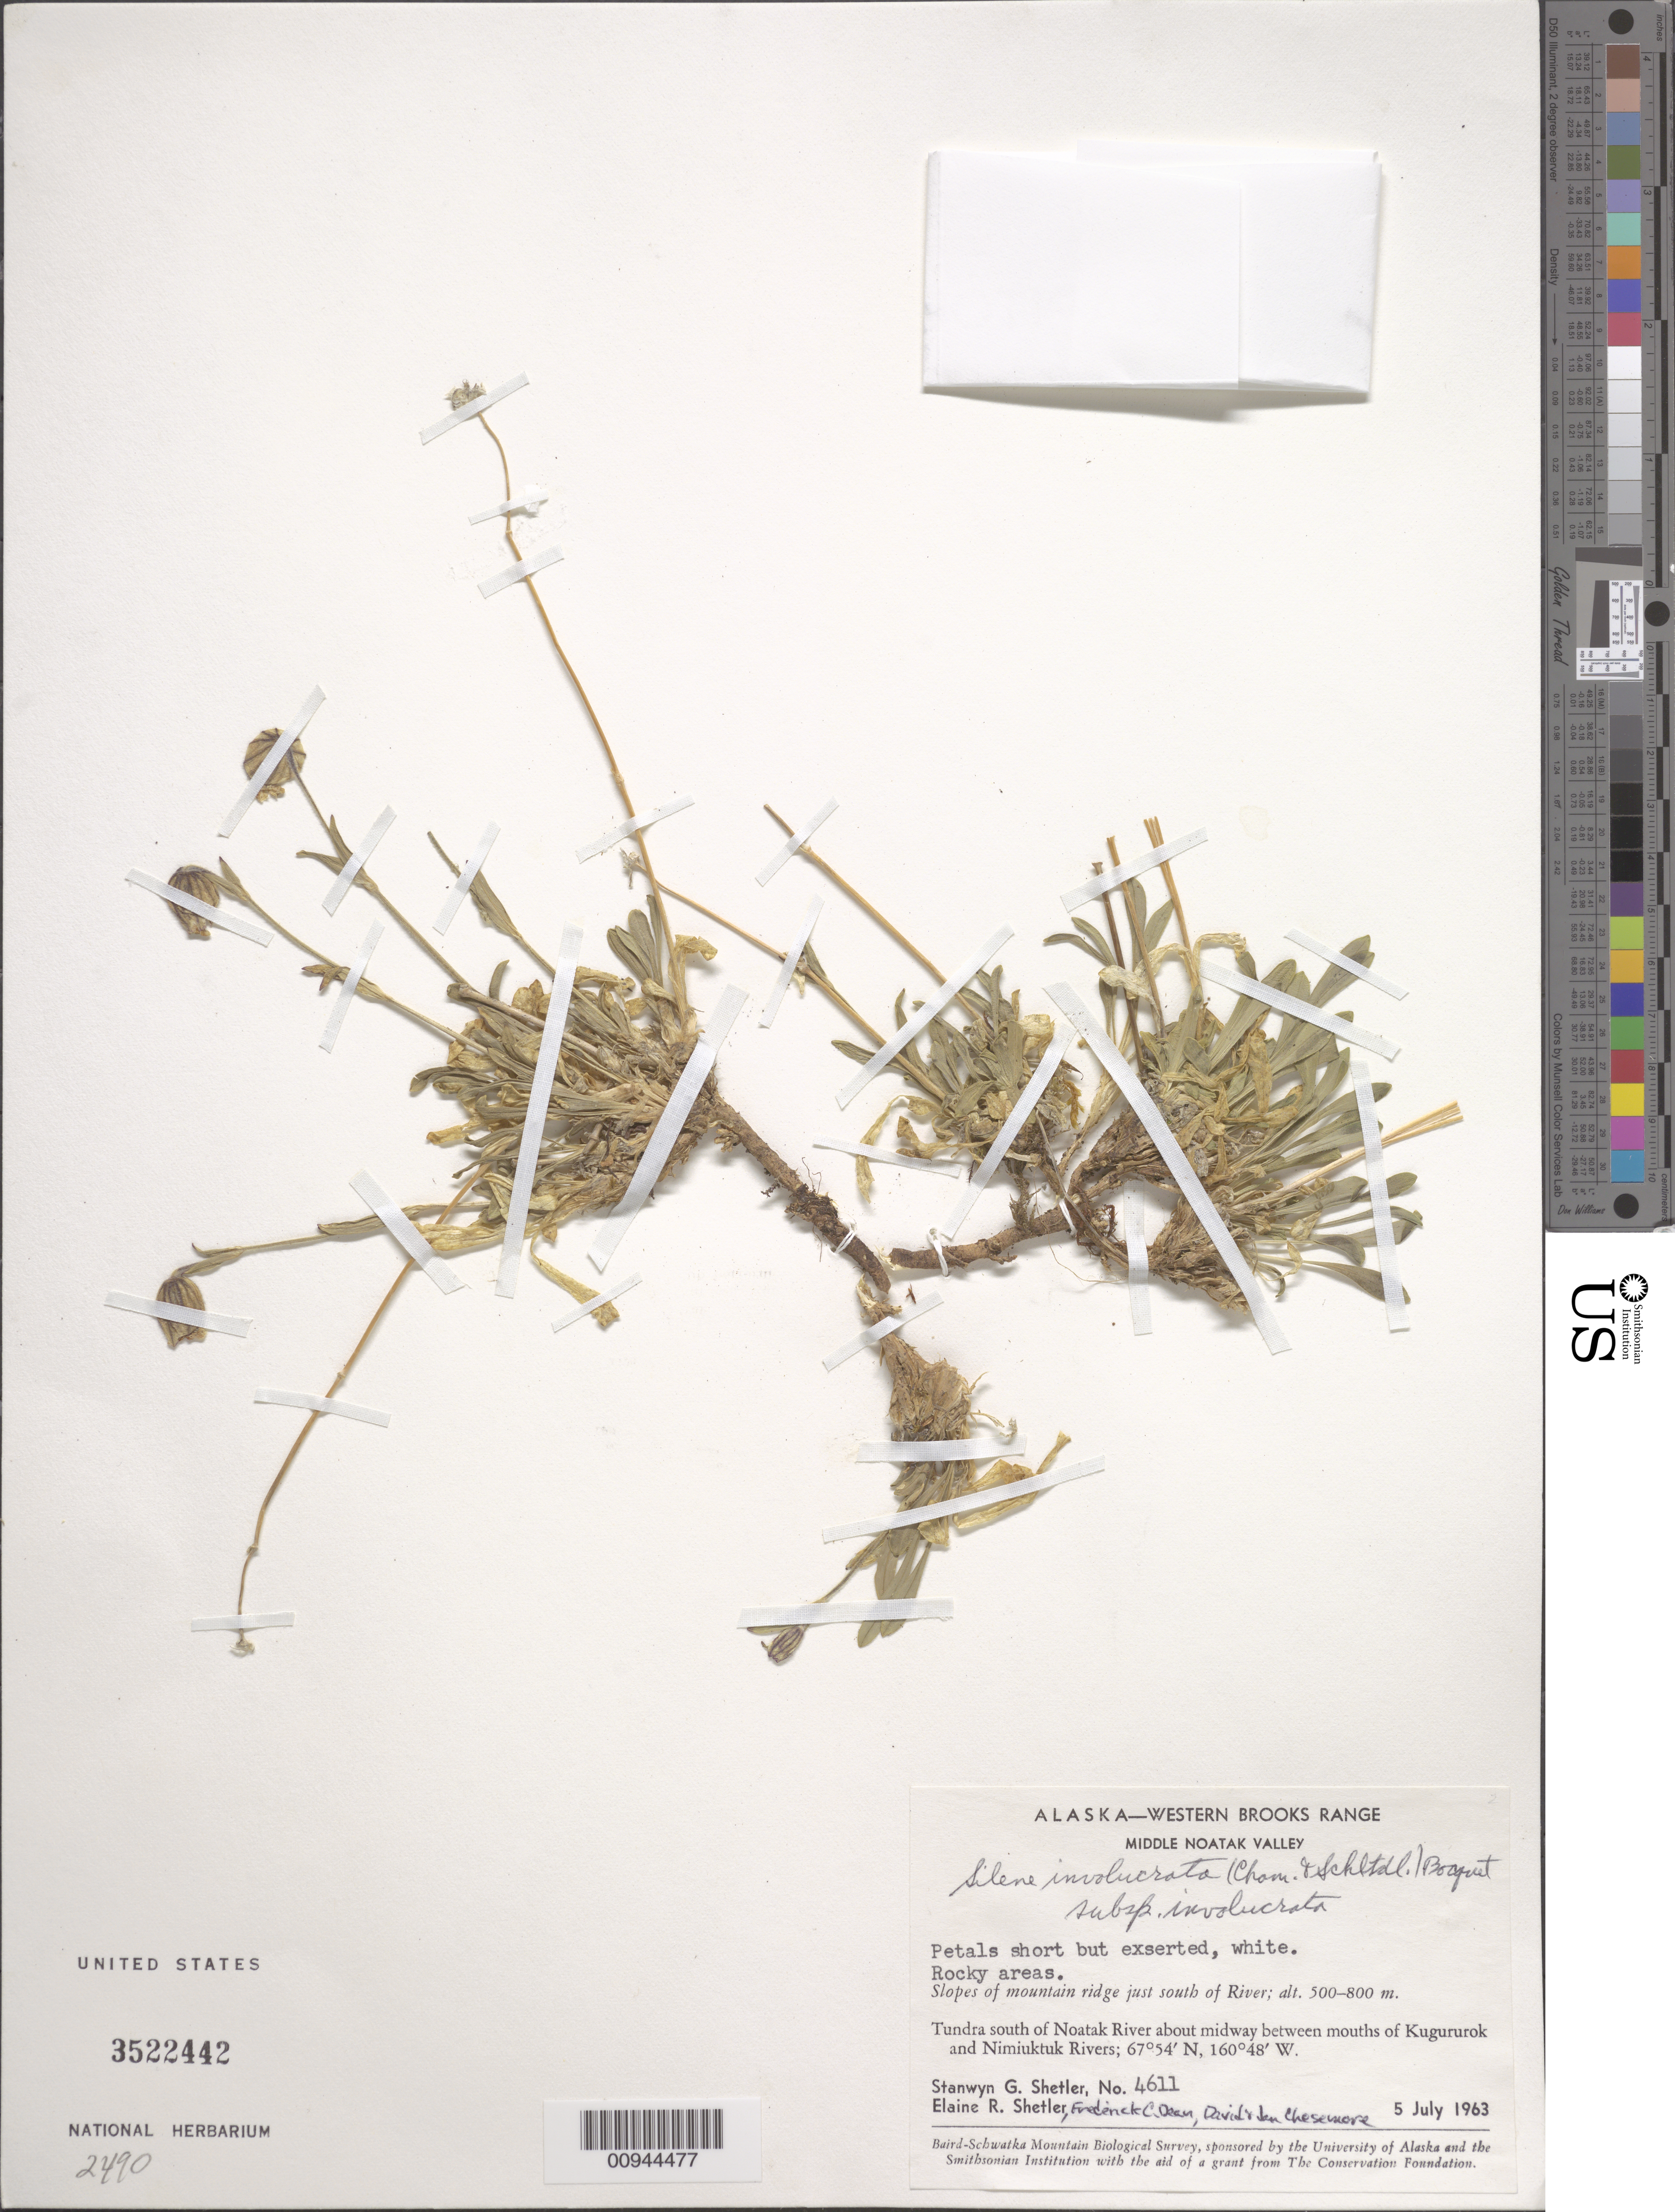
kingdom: Plantae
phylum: Tracheophyta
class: Magnoliopsida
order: Caryophyllales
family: Caryophyllaceae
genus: Silene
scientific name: Silene involucrata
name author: (Cham. & Schltdl.) Bocquet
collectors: S. Shetler, E. R. Shetler, F. C. Dean, D. Chesemore & J. Chesemore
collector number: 4611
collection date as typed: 05 Jul 1963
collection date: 1963-07-05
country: United States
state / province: Alaska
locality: S of Noatak River about midway between mouths of Kugururok and Nimiuktuk Rivers. Western Brooks Range, Middle Noatak Valley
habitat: Tundra. Slopes of mountain ridge just south of River. Rocky areas.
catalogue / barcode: US 3522442